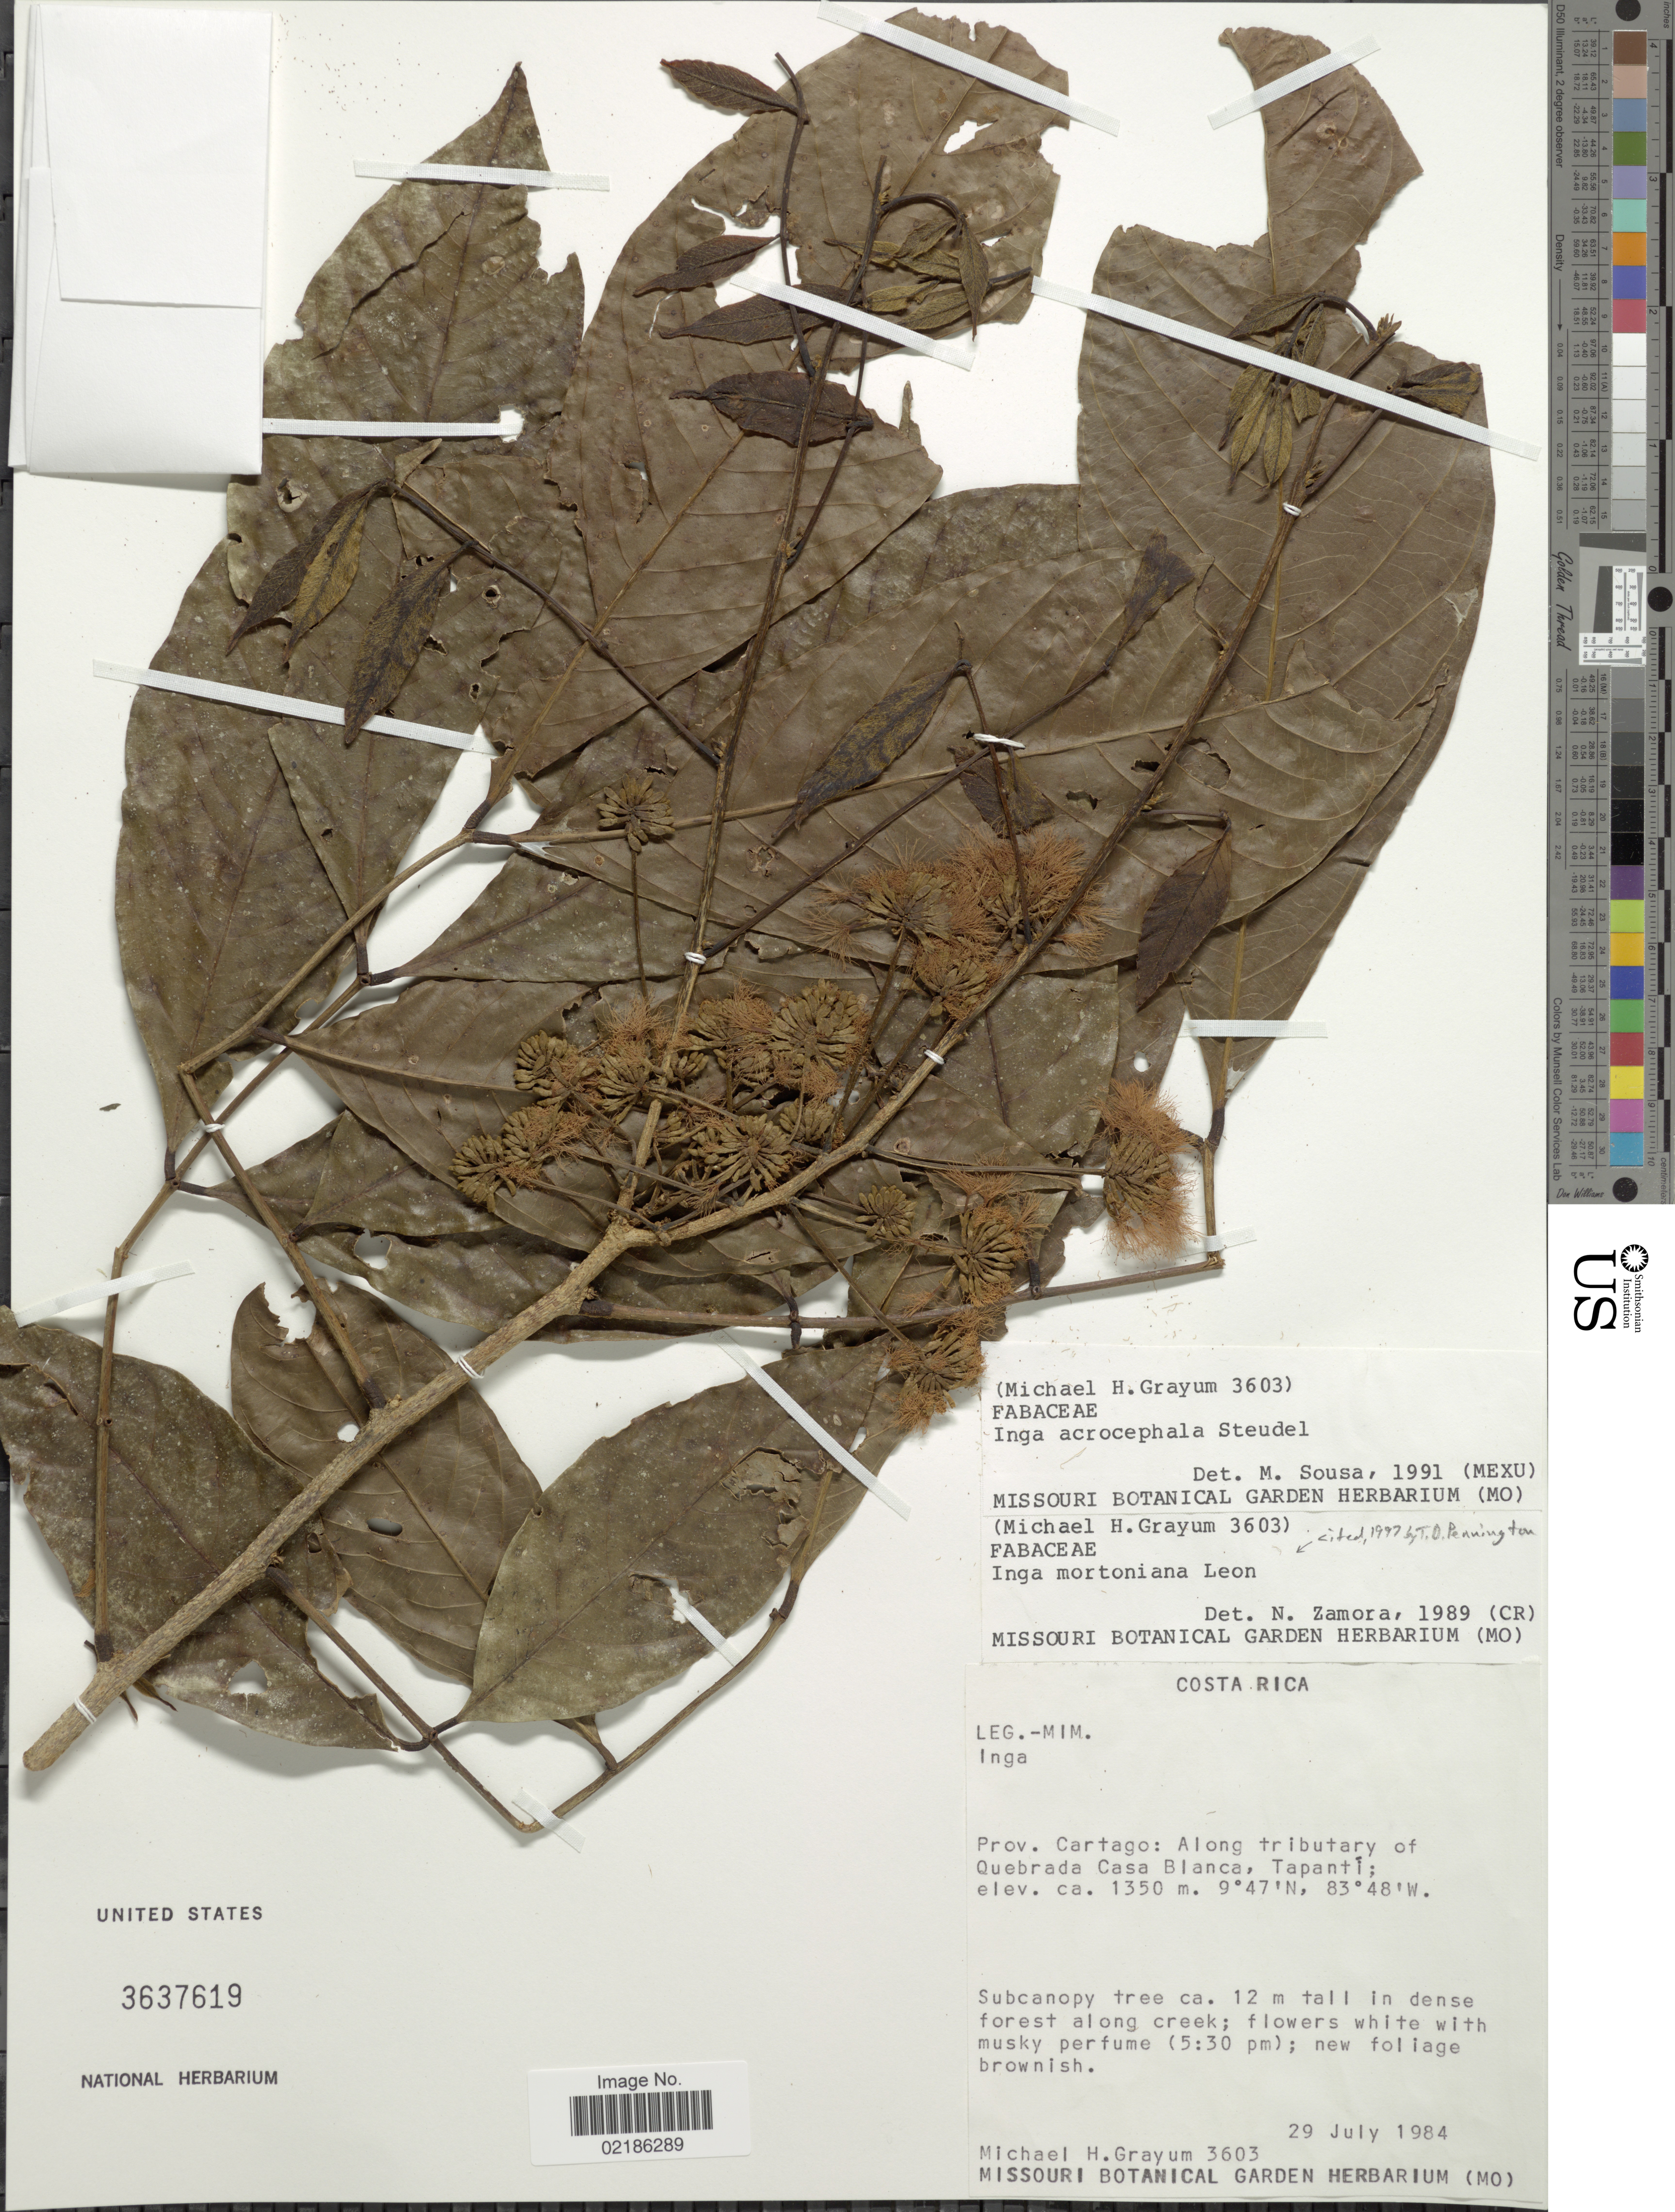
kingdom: Plantae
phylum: Tracheophyta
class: Magnoliopsida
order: Fabales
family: Fabaceae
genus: Inga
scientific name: Inga mortoniana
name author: J. León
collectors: M. H. Grayum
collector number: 3603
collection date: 1984-07-29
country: Costa Rica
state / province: Cartago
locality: Along tributary of Quebrada Casa Blanca, Tapanti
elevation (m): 1350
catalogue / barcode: US 3637619